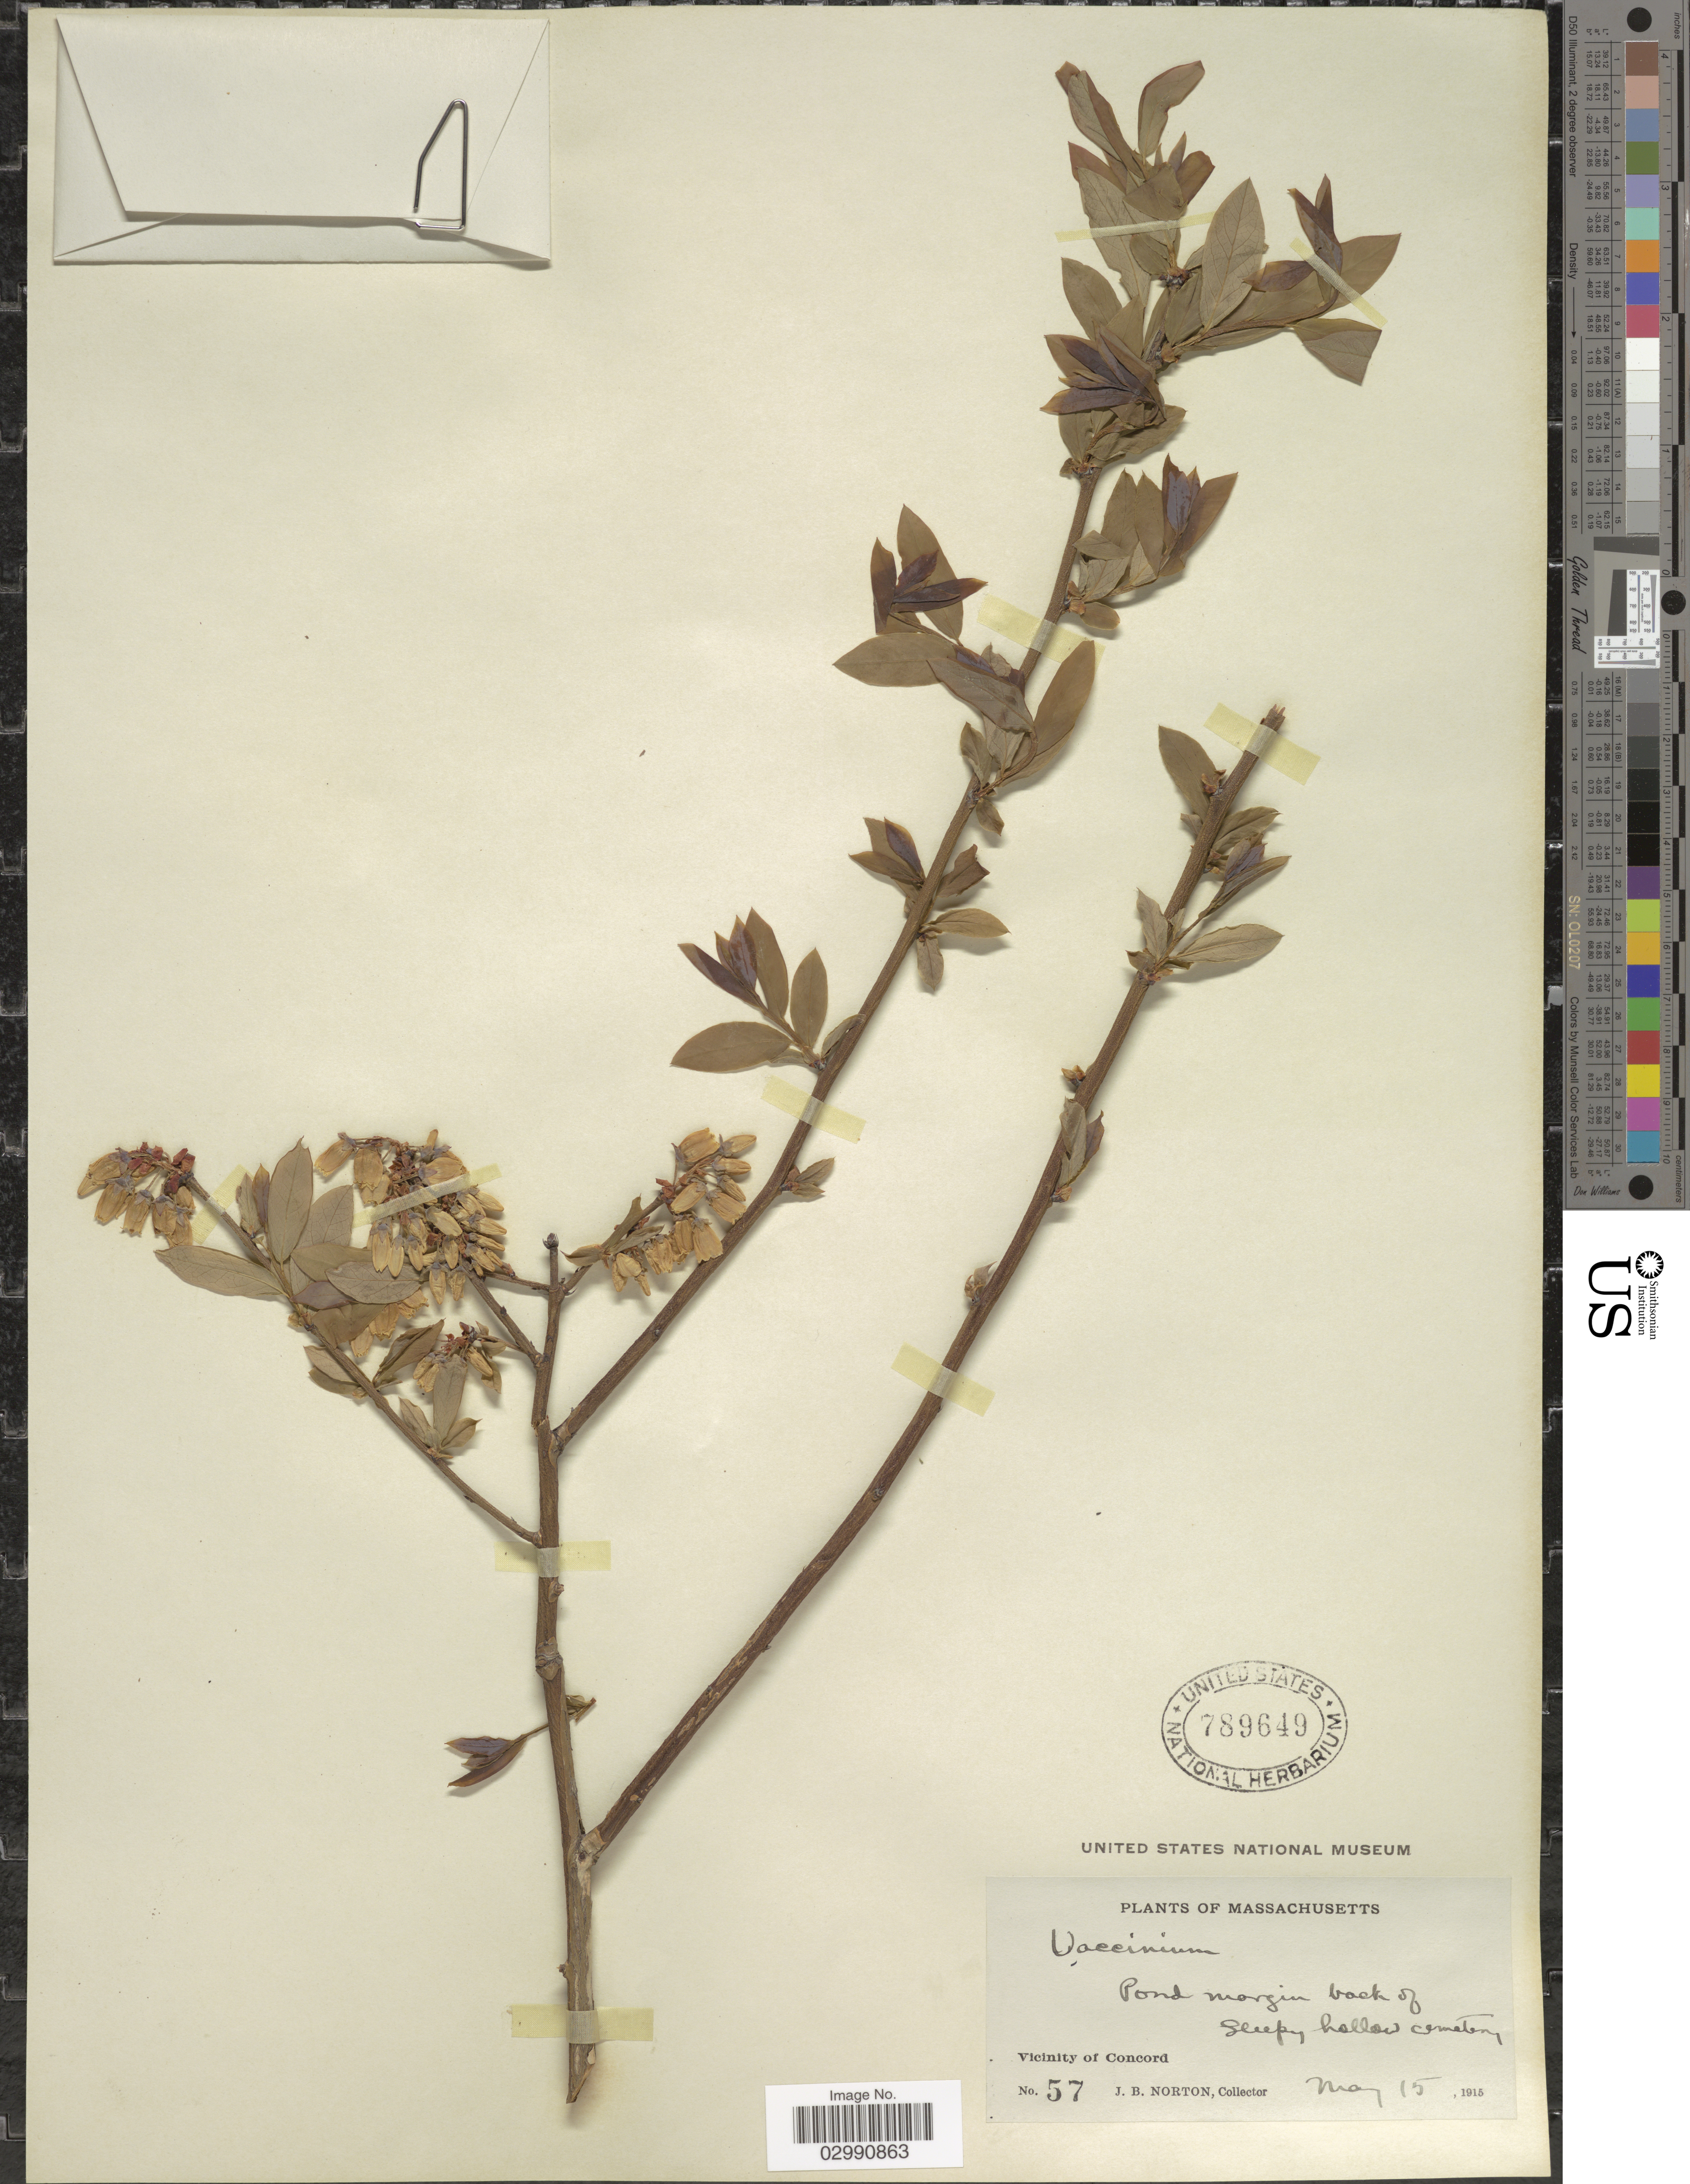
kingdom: Plantae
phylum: Tracheophyta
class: Magnoliopsida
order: Ericales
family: Ericaceae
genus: Vaccinium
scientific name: Vaccinium sp.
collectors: J. B. Norton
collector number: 57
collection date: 1915-05-15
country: United States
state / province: Massachusetts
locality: Pond margin back of sleepy hollow cemetry. Vicinity of Concord.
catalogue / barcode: US 789649